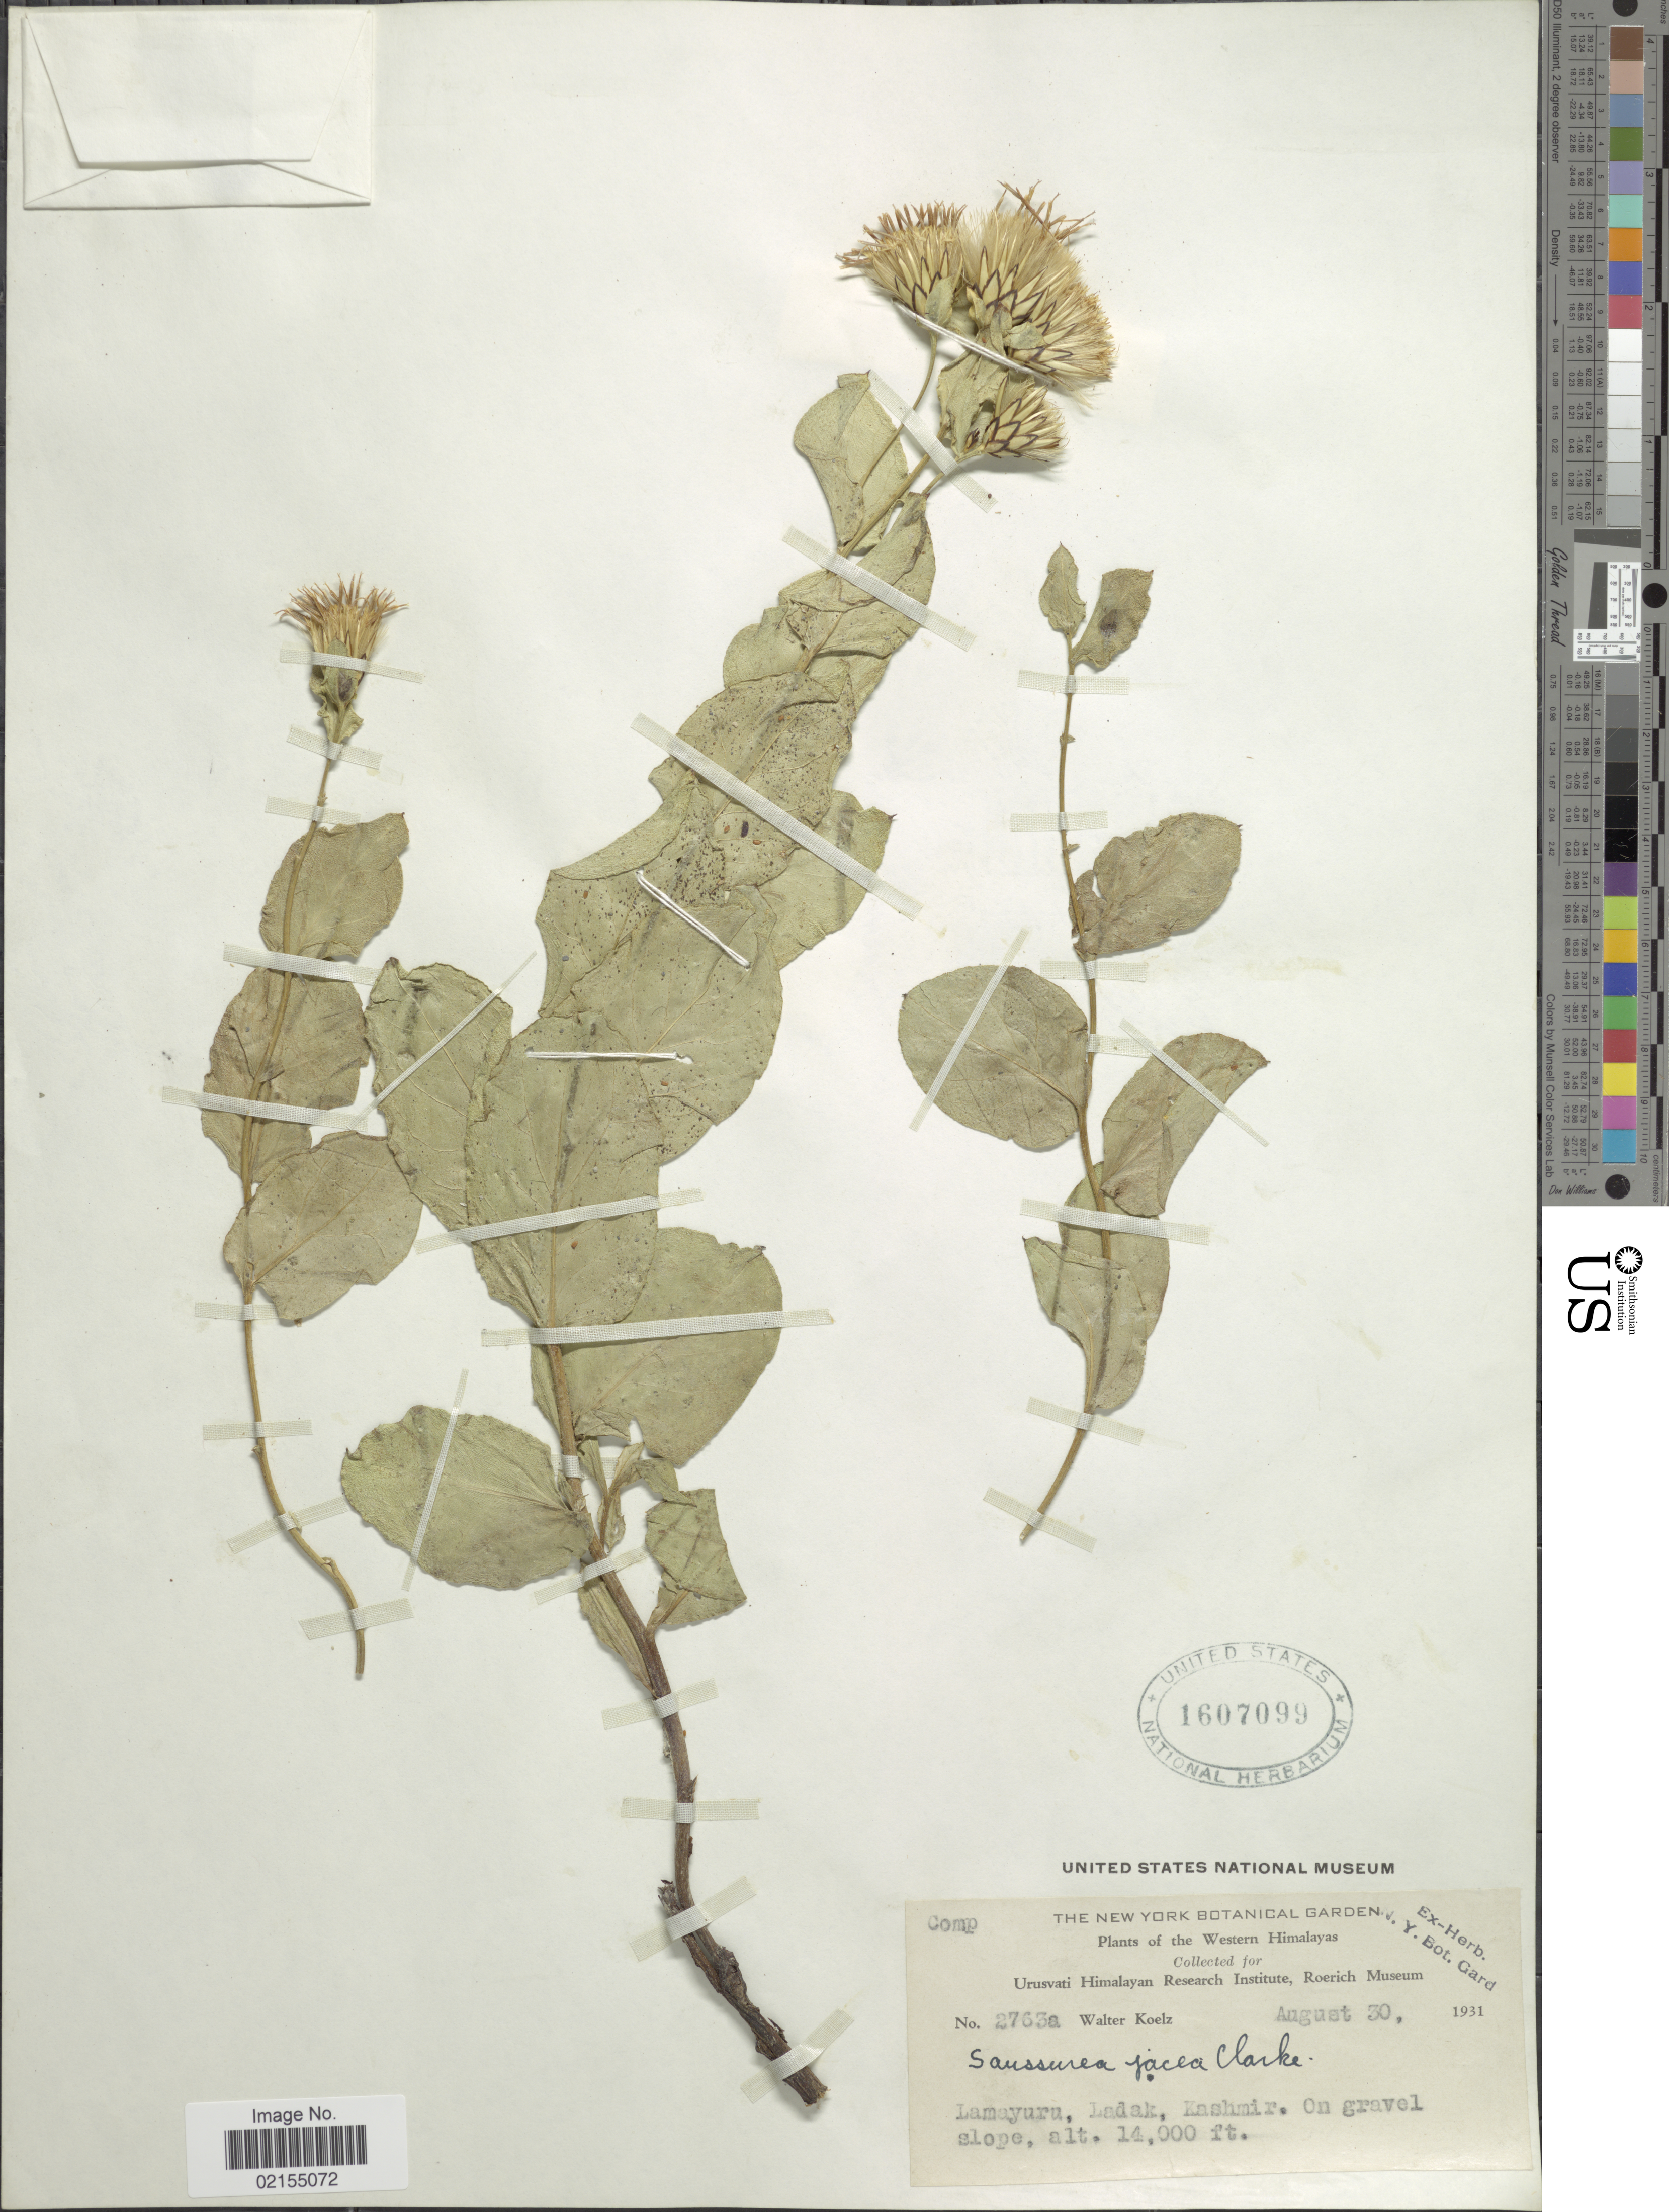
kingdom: Plantae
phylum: Tracheophyta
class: Magnoliopsida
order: Asterales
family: Asteraceae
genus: Saussurea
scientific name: Saussurea jacea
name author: (Klotzsch) C.B. Clarke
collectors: W. N. Koelz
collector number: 2763a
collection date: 1931-08-30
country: India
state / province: Ladakh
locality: The Western Himalayas, Lamayuru, Ladak, Kashmir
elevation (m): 4267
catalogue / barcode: US 1607099